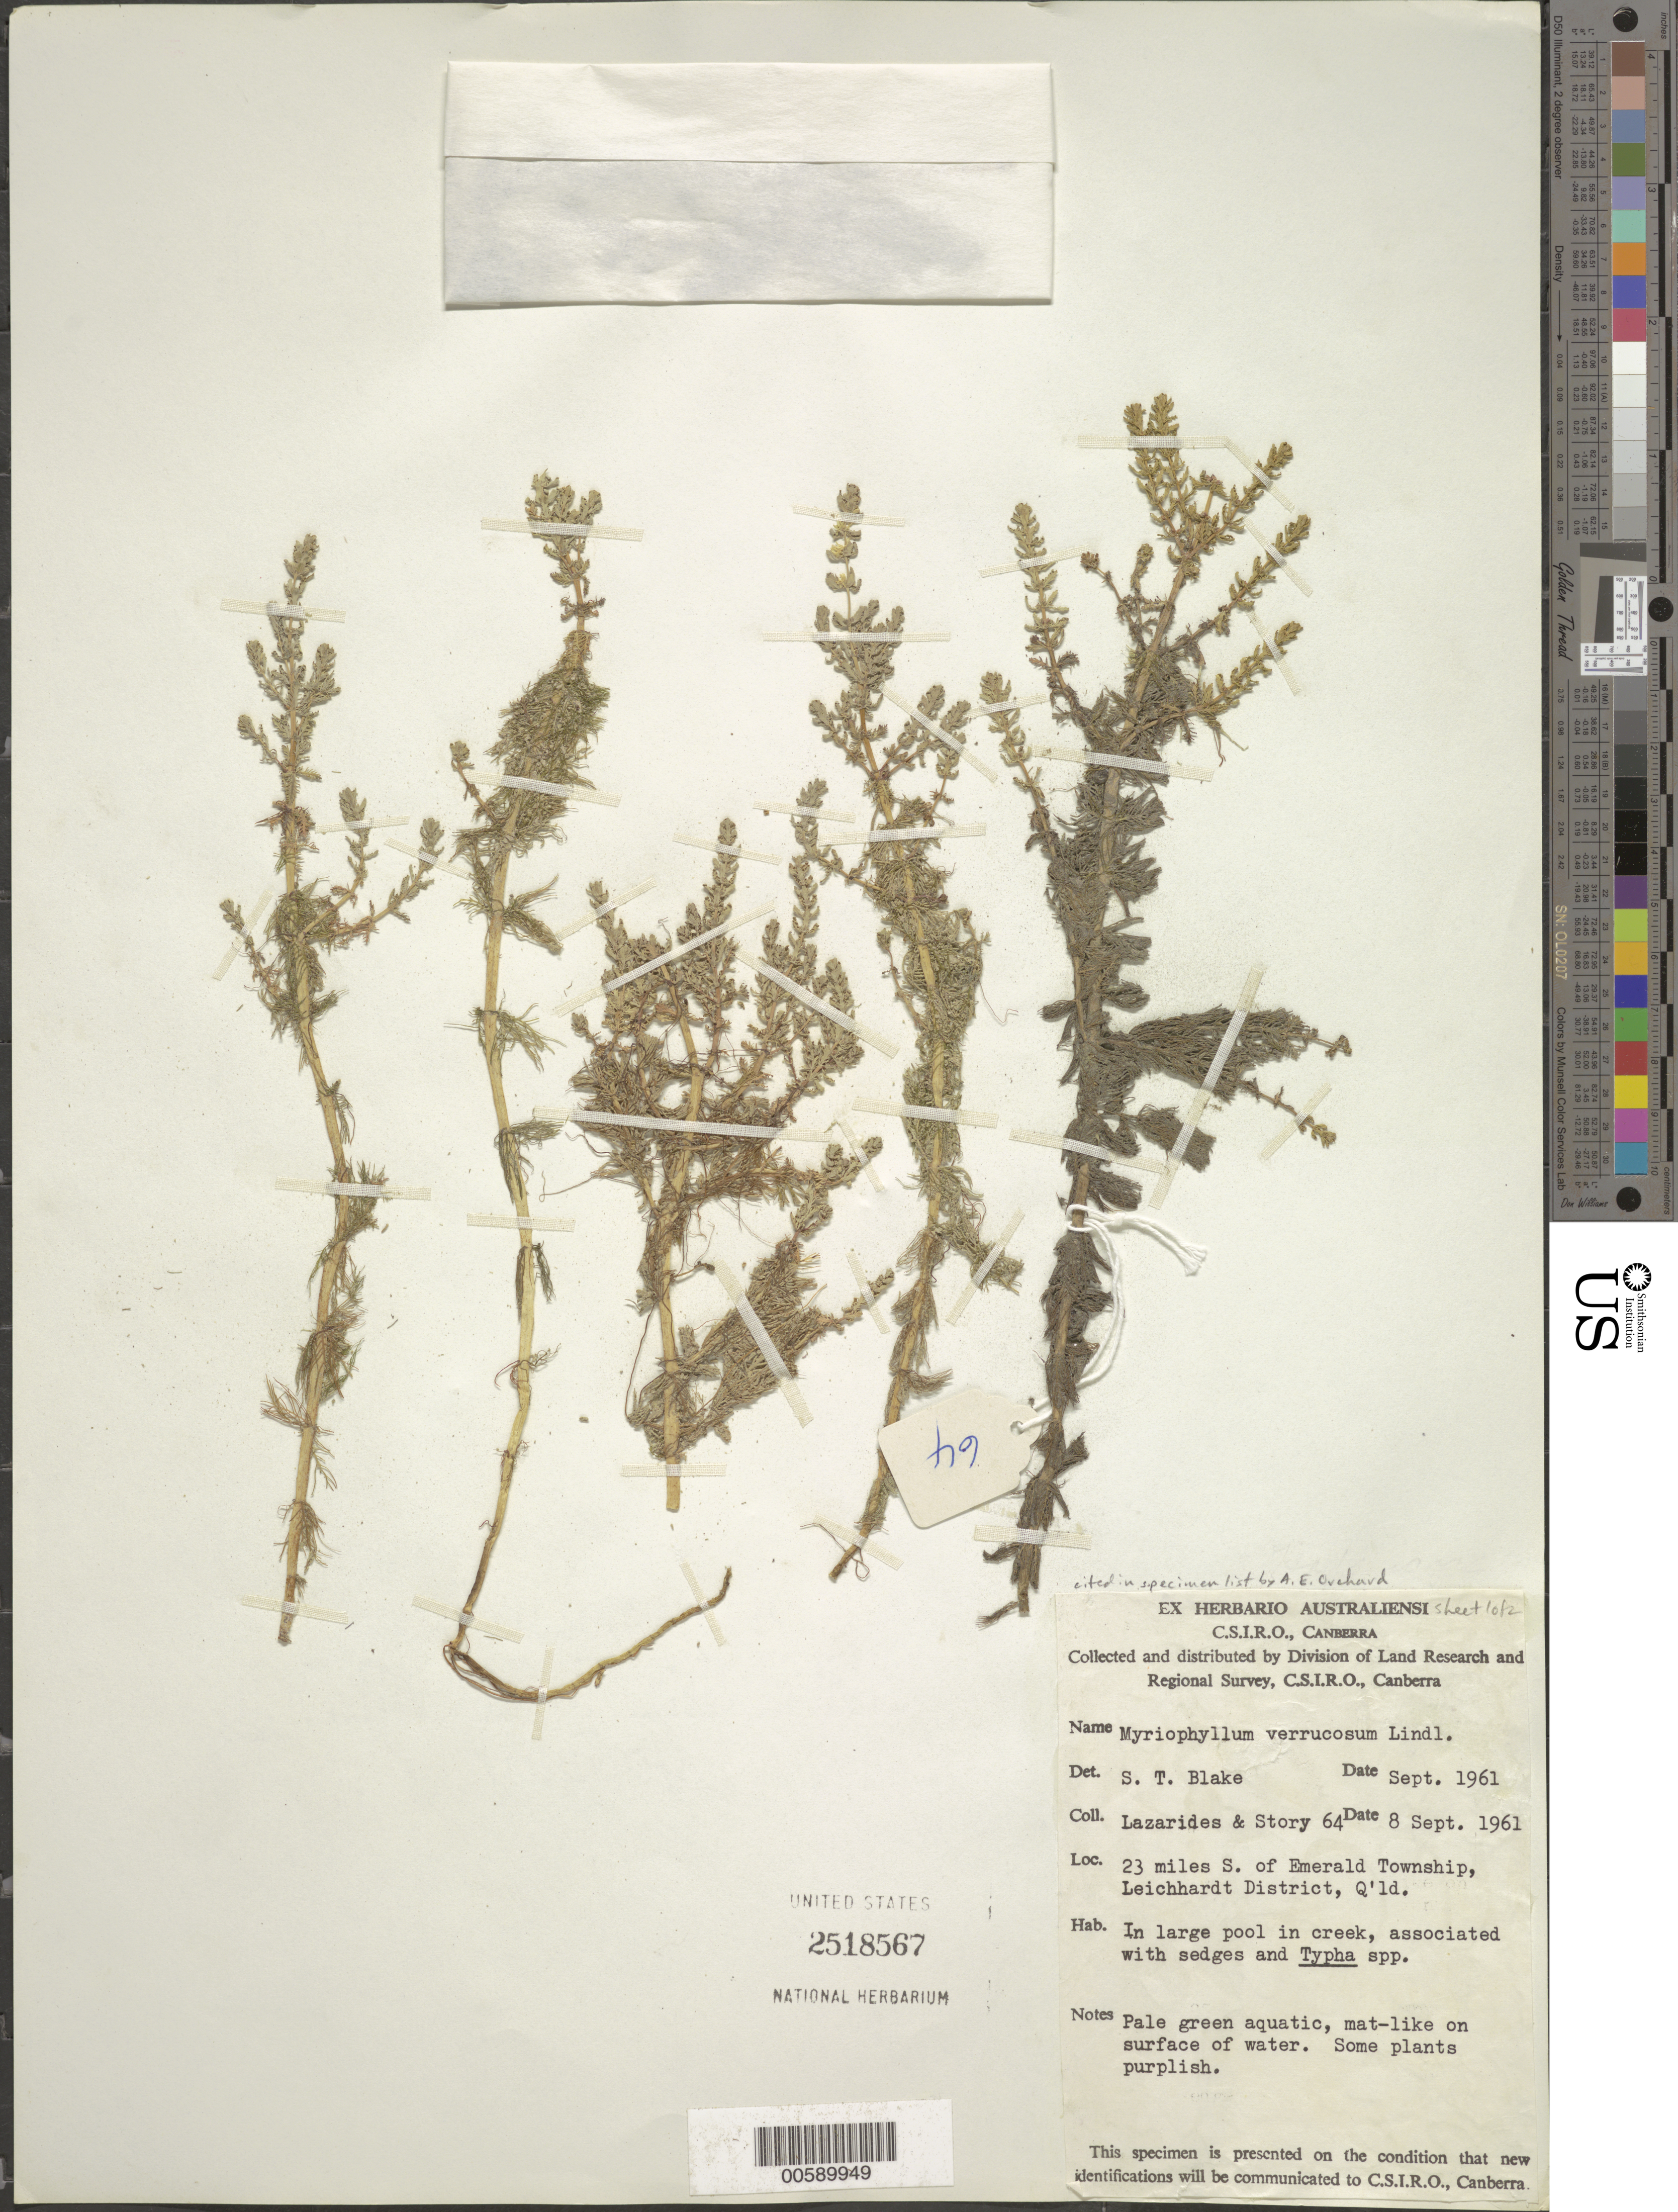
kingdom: Plantae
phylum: Tracheophyta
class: Magnoliopsida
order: Saxifragales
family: Haloragaceae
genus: Myriophyllum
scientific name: Myriophyllum verrucosum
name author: Lindl.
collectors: M. Lazarides & -. Story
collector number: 64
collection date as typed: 08 Sep 1961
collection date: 1961-09-08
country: Australia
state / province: Queensland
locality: S of Emerald Township, Leichhardt Dist.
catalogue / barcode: US 2518567